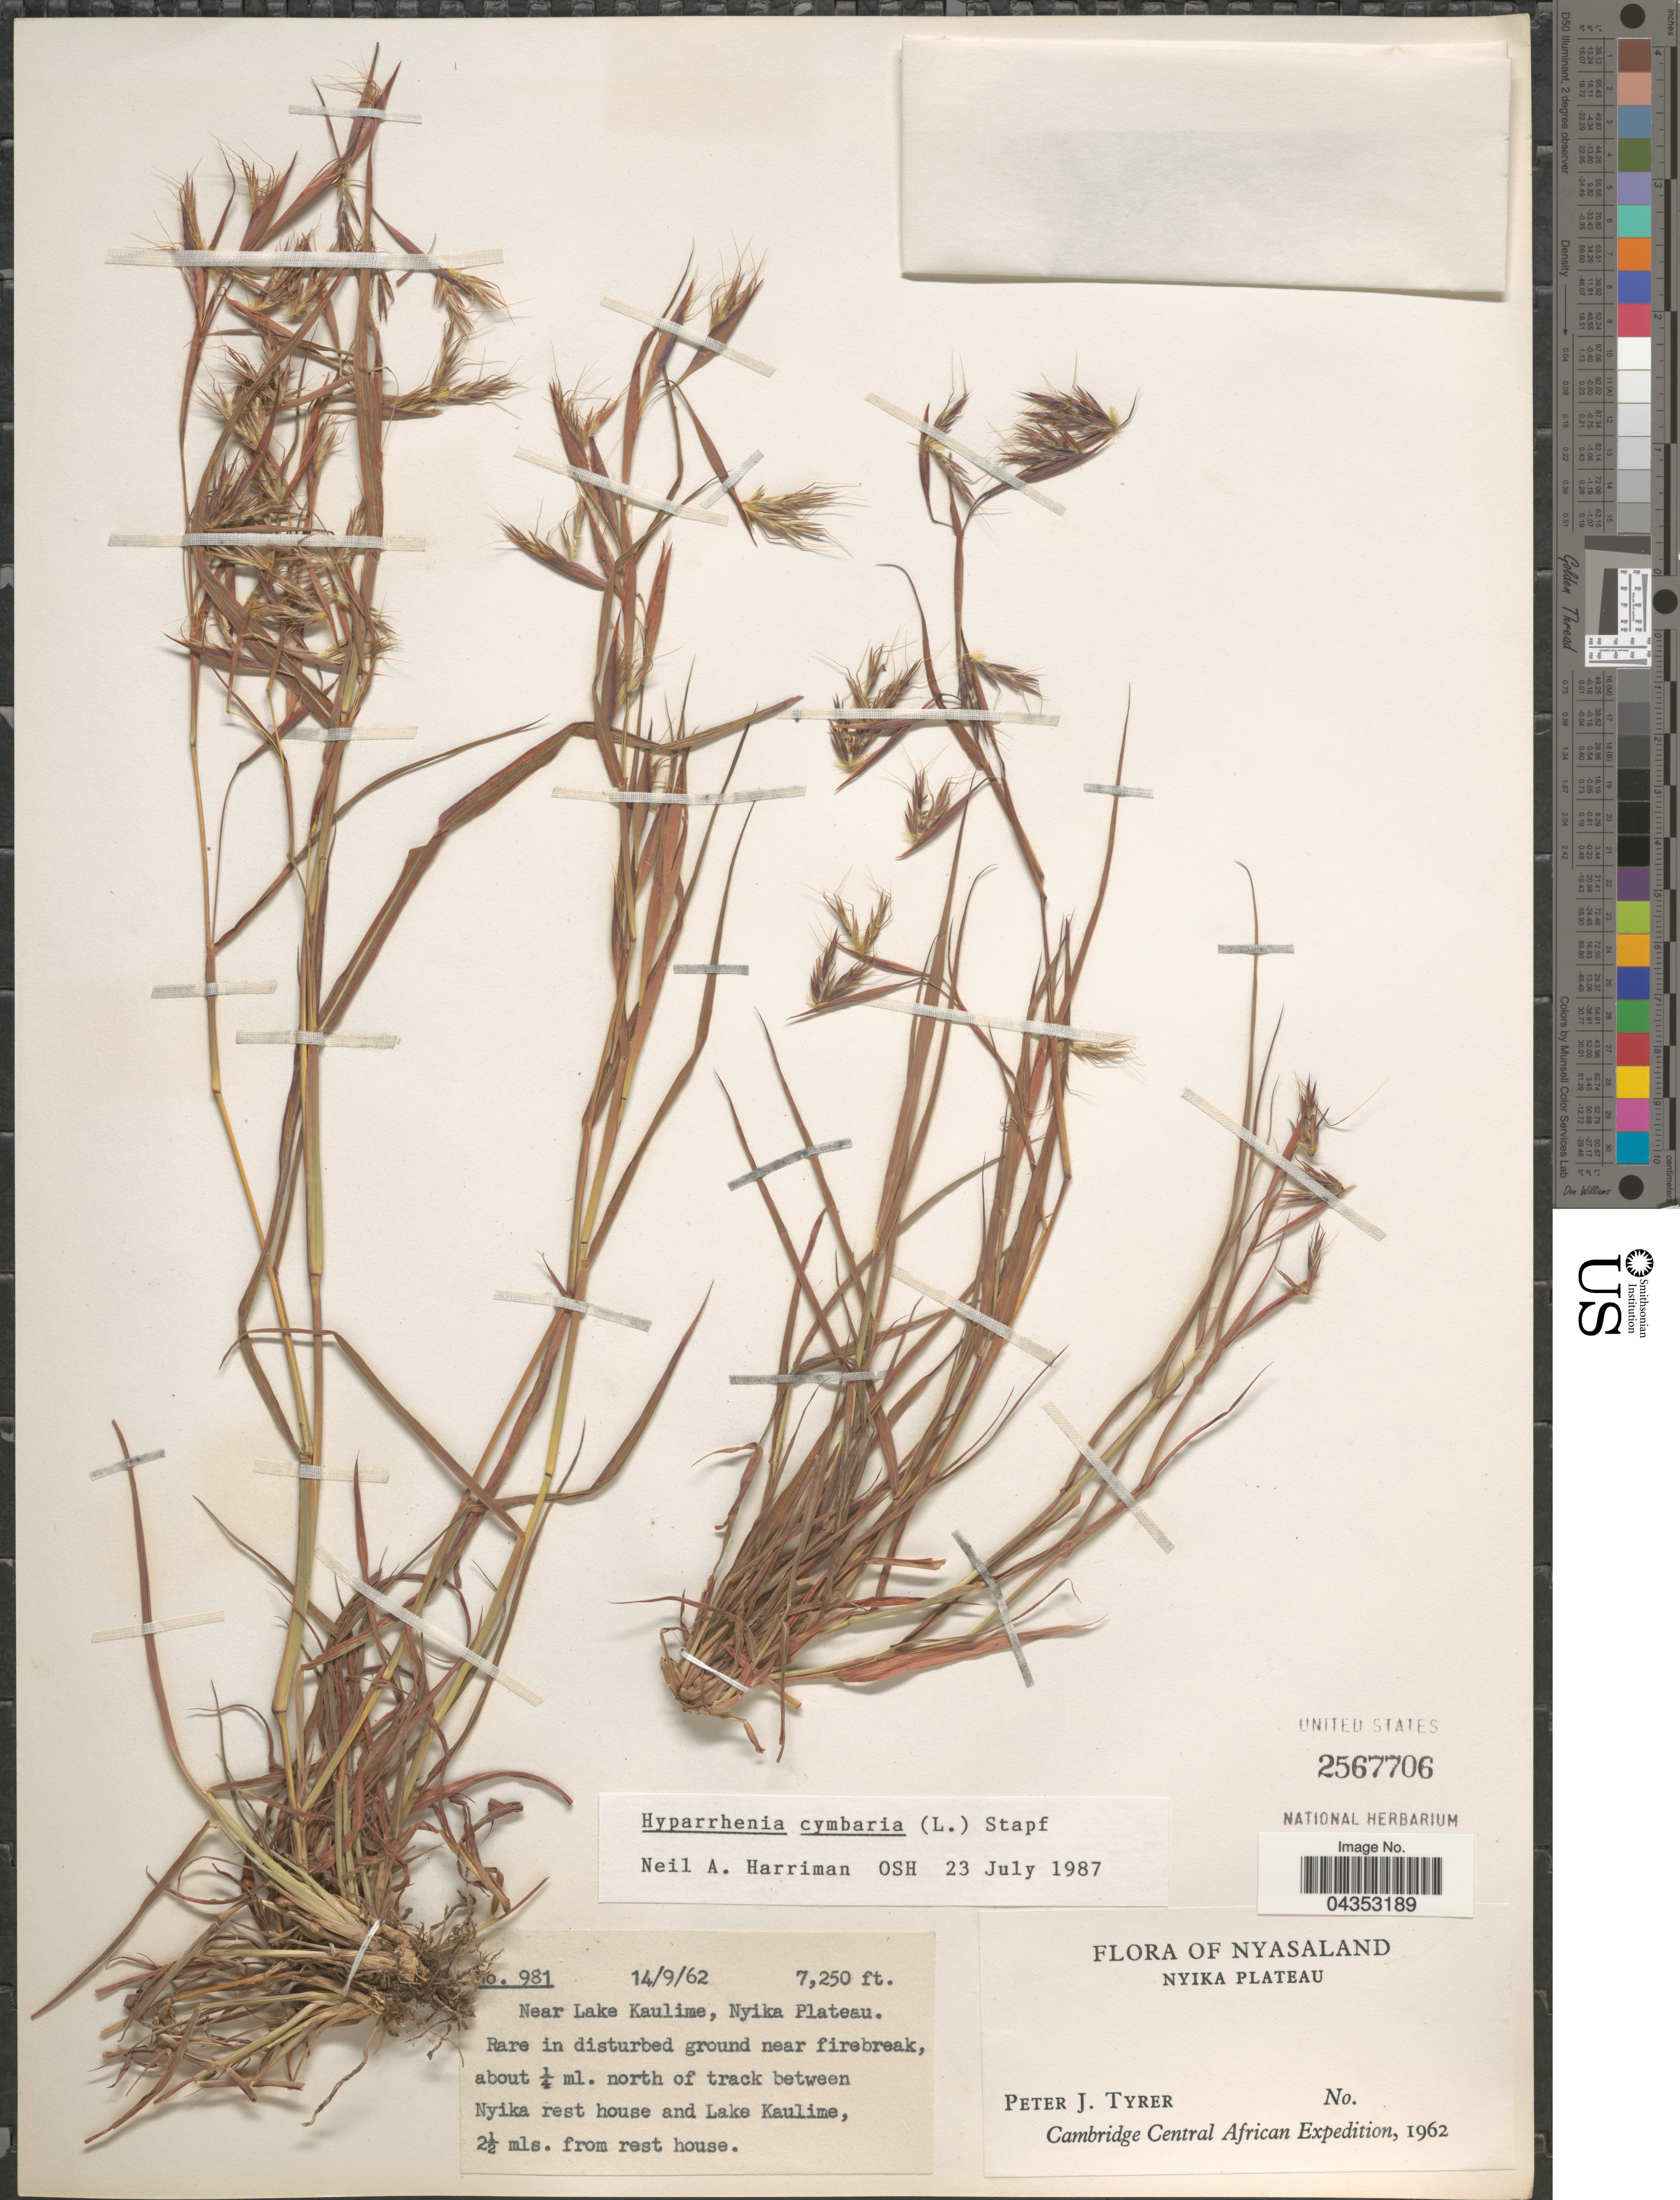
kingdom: Plantae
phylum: Tracheophyta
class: Liliopsida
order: Poales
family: Poaceae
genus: Hyparrhenia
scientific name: Hyparrhenia cymbaria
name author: (L.) Stapf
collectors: P. Tyrer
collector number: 981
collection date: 1962-09-14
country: Malawi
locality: Nyasaland. Nyika Plateau. Cambridge Central African Expedition, 1962. Near Lake Kaulime. Rare in disturbed ground near firebreak, about ¼ ml. north of track between Nyika rest house and Lake Kaulime, 2½ mls. from rest house.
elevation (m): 2210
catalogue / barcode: US 2567706